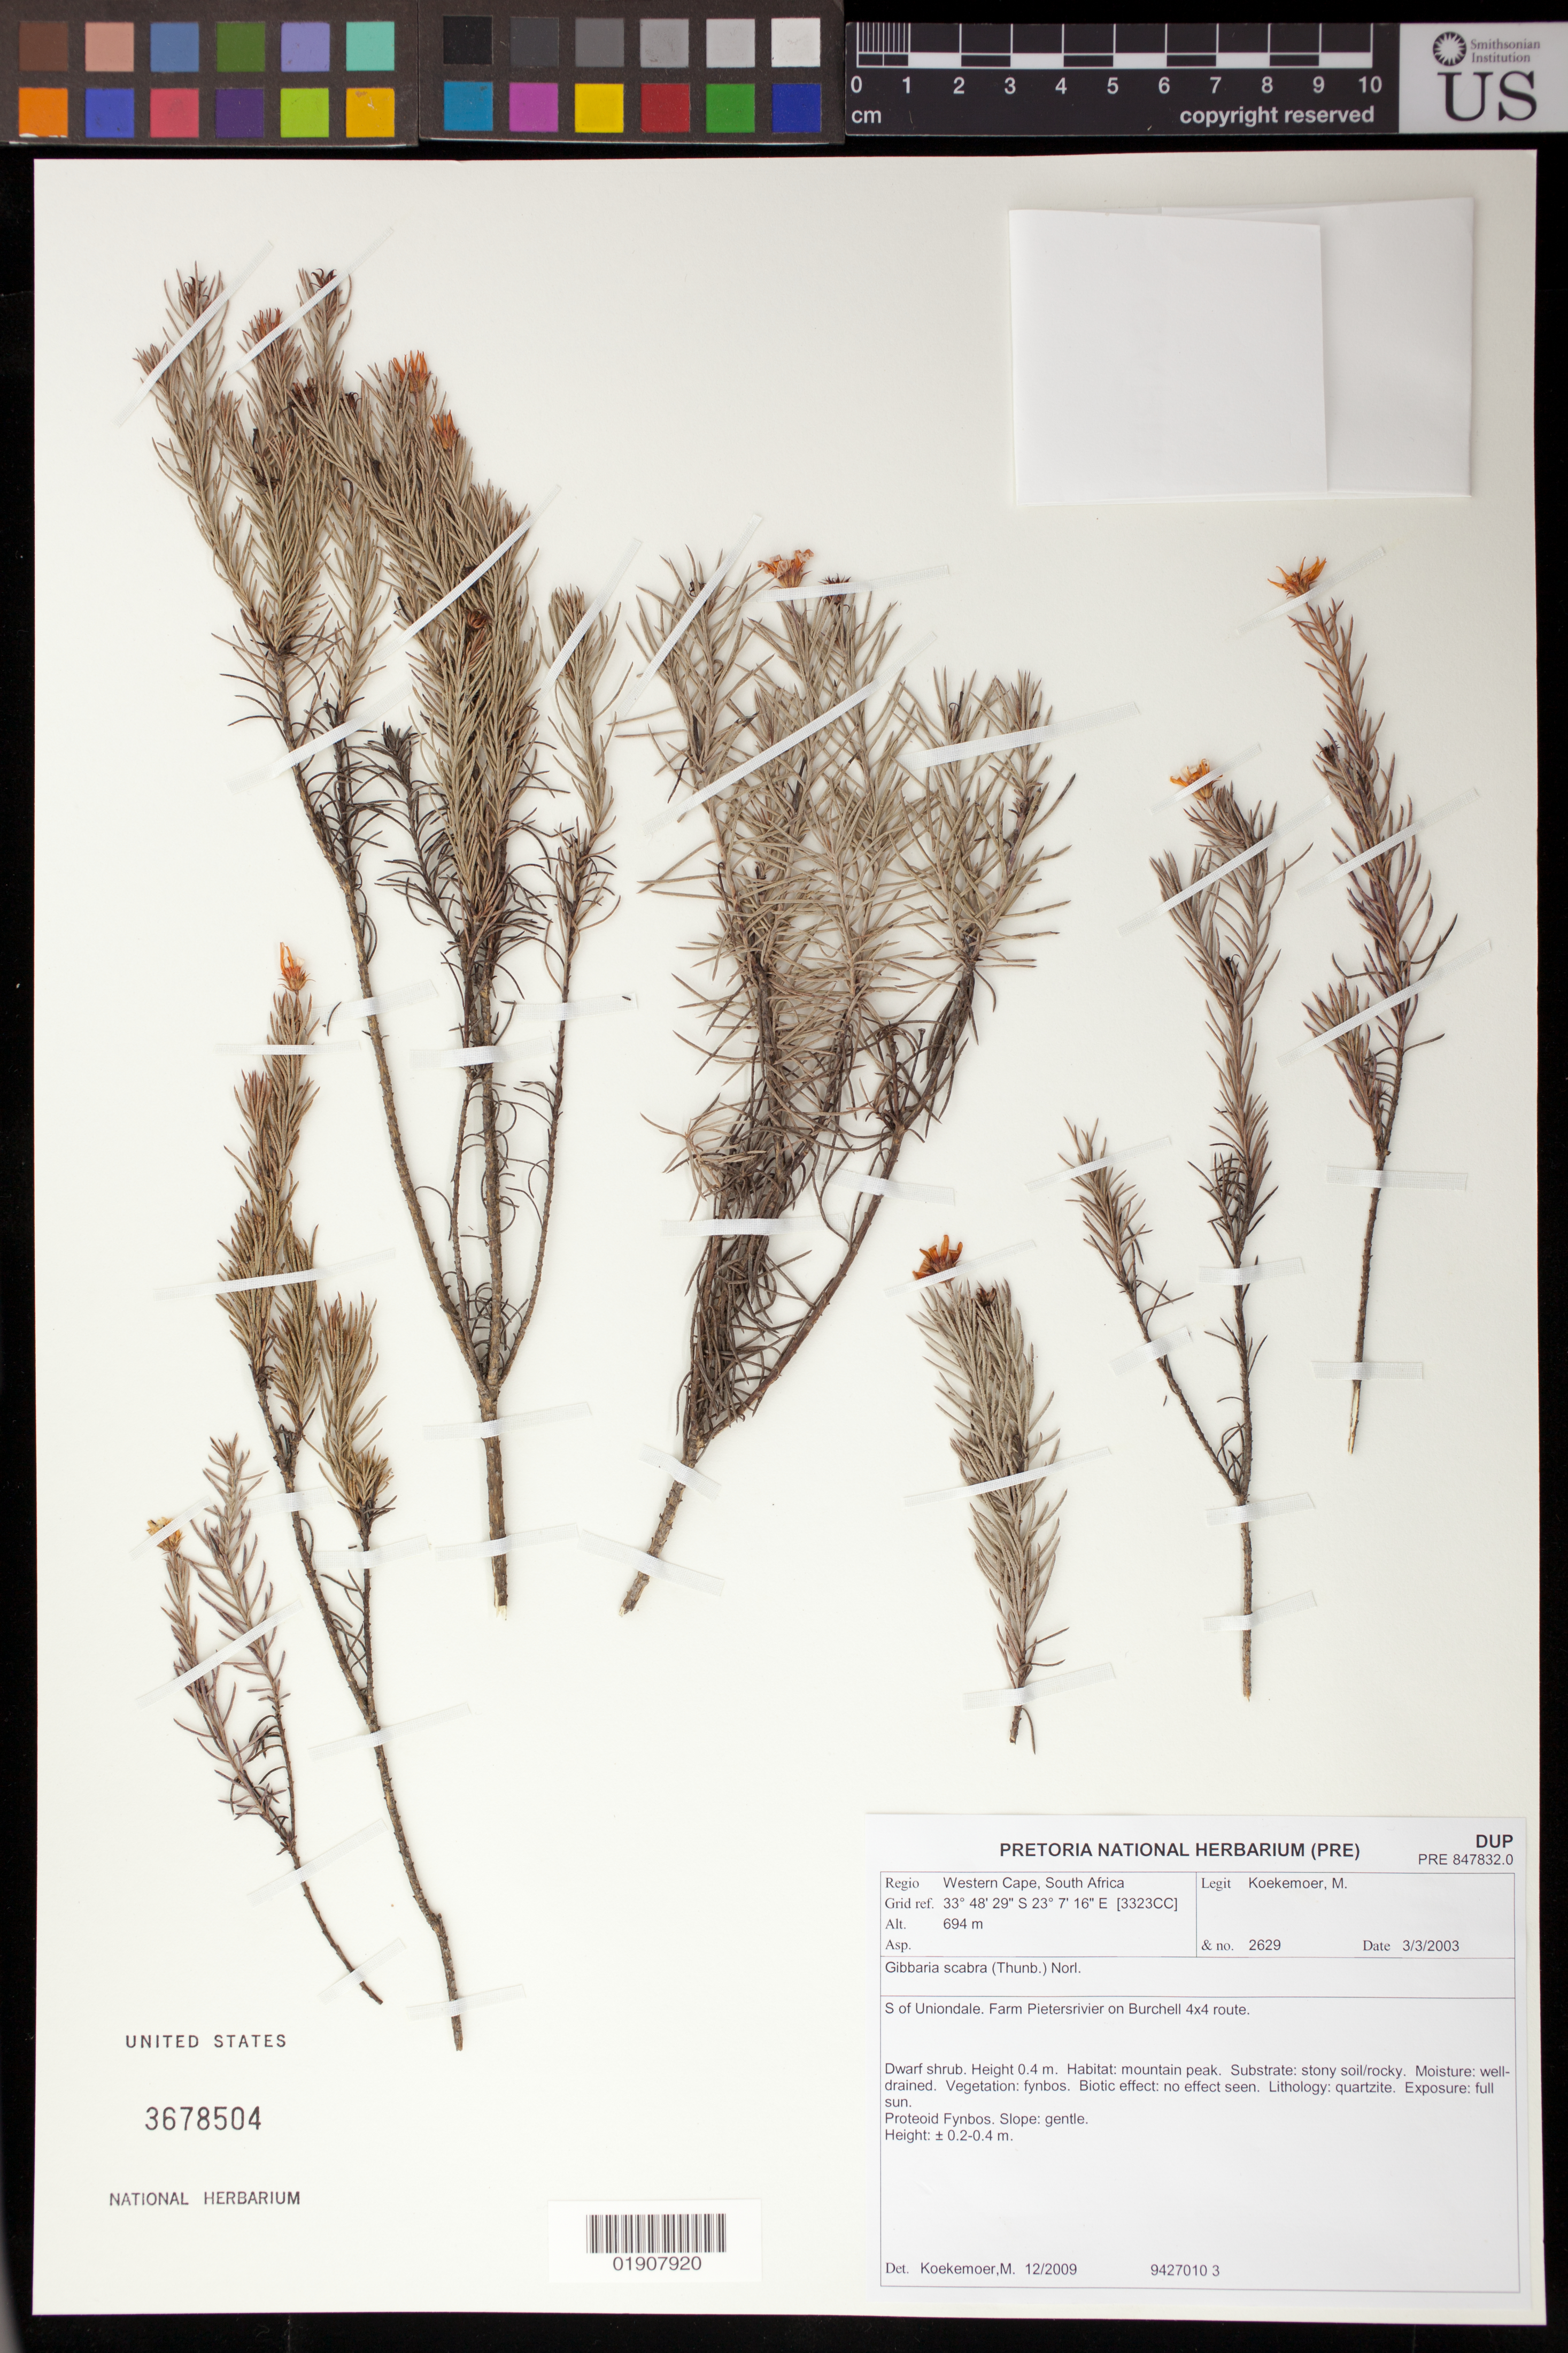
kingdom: Plantae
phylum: Tracheophyta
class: Magnoliopsida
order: Asterales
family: Asteraceae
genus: Gibbaria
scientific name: Gibbaria scabra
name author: (Thunb.) Norl.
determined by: Koekemoer, M.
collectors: M. Koekemoer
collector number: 2629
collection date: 2003-03-03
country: South Africa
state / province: Western Cape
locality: S of Uniondale, Pietersrivier Farm, on Burchell 4x4 route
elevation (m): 694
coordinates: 33 48 29 S, 23 7 16 E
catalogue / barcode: US 3678504